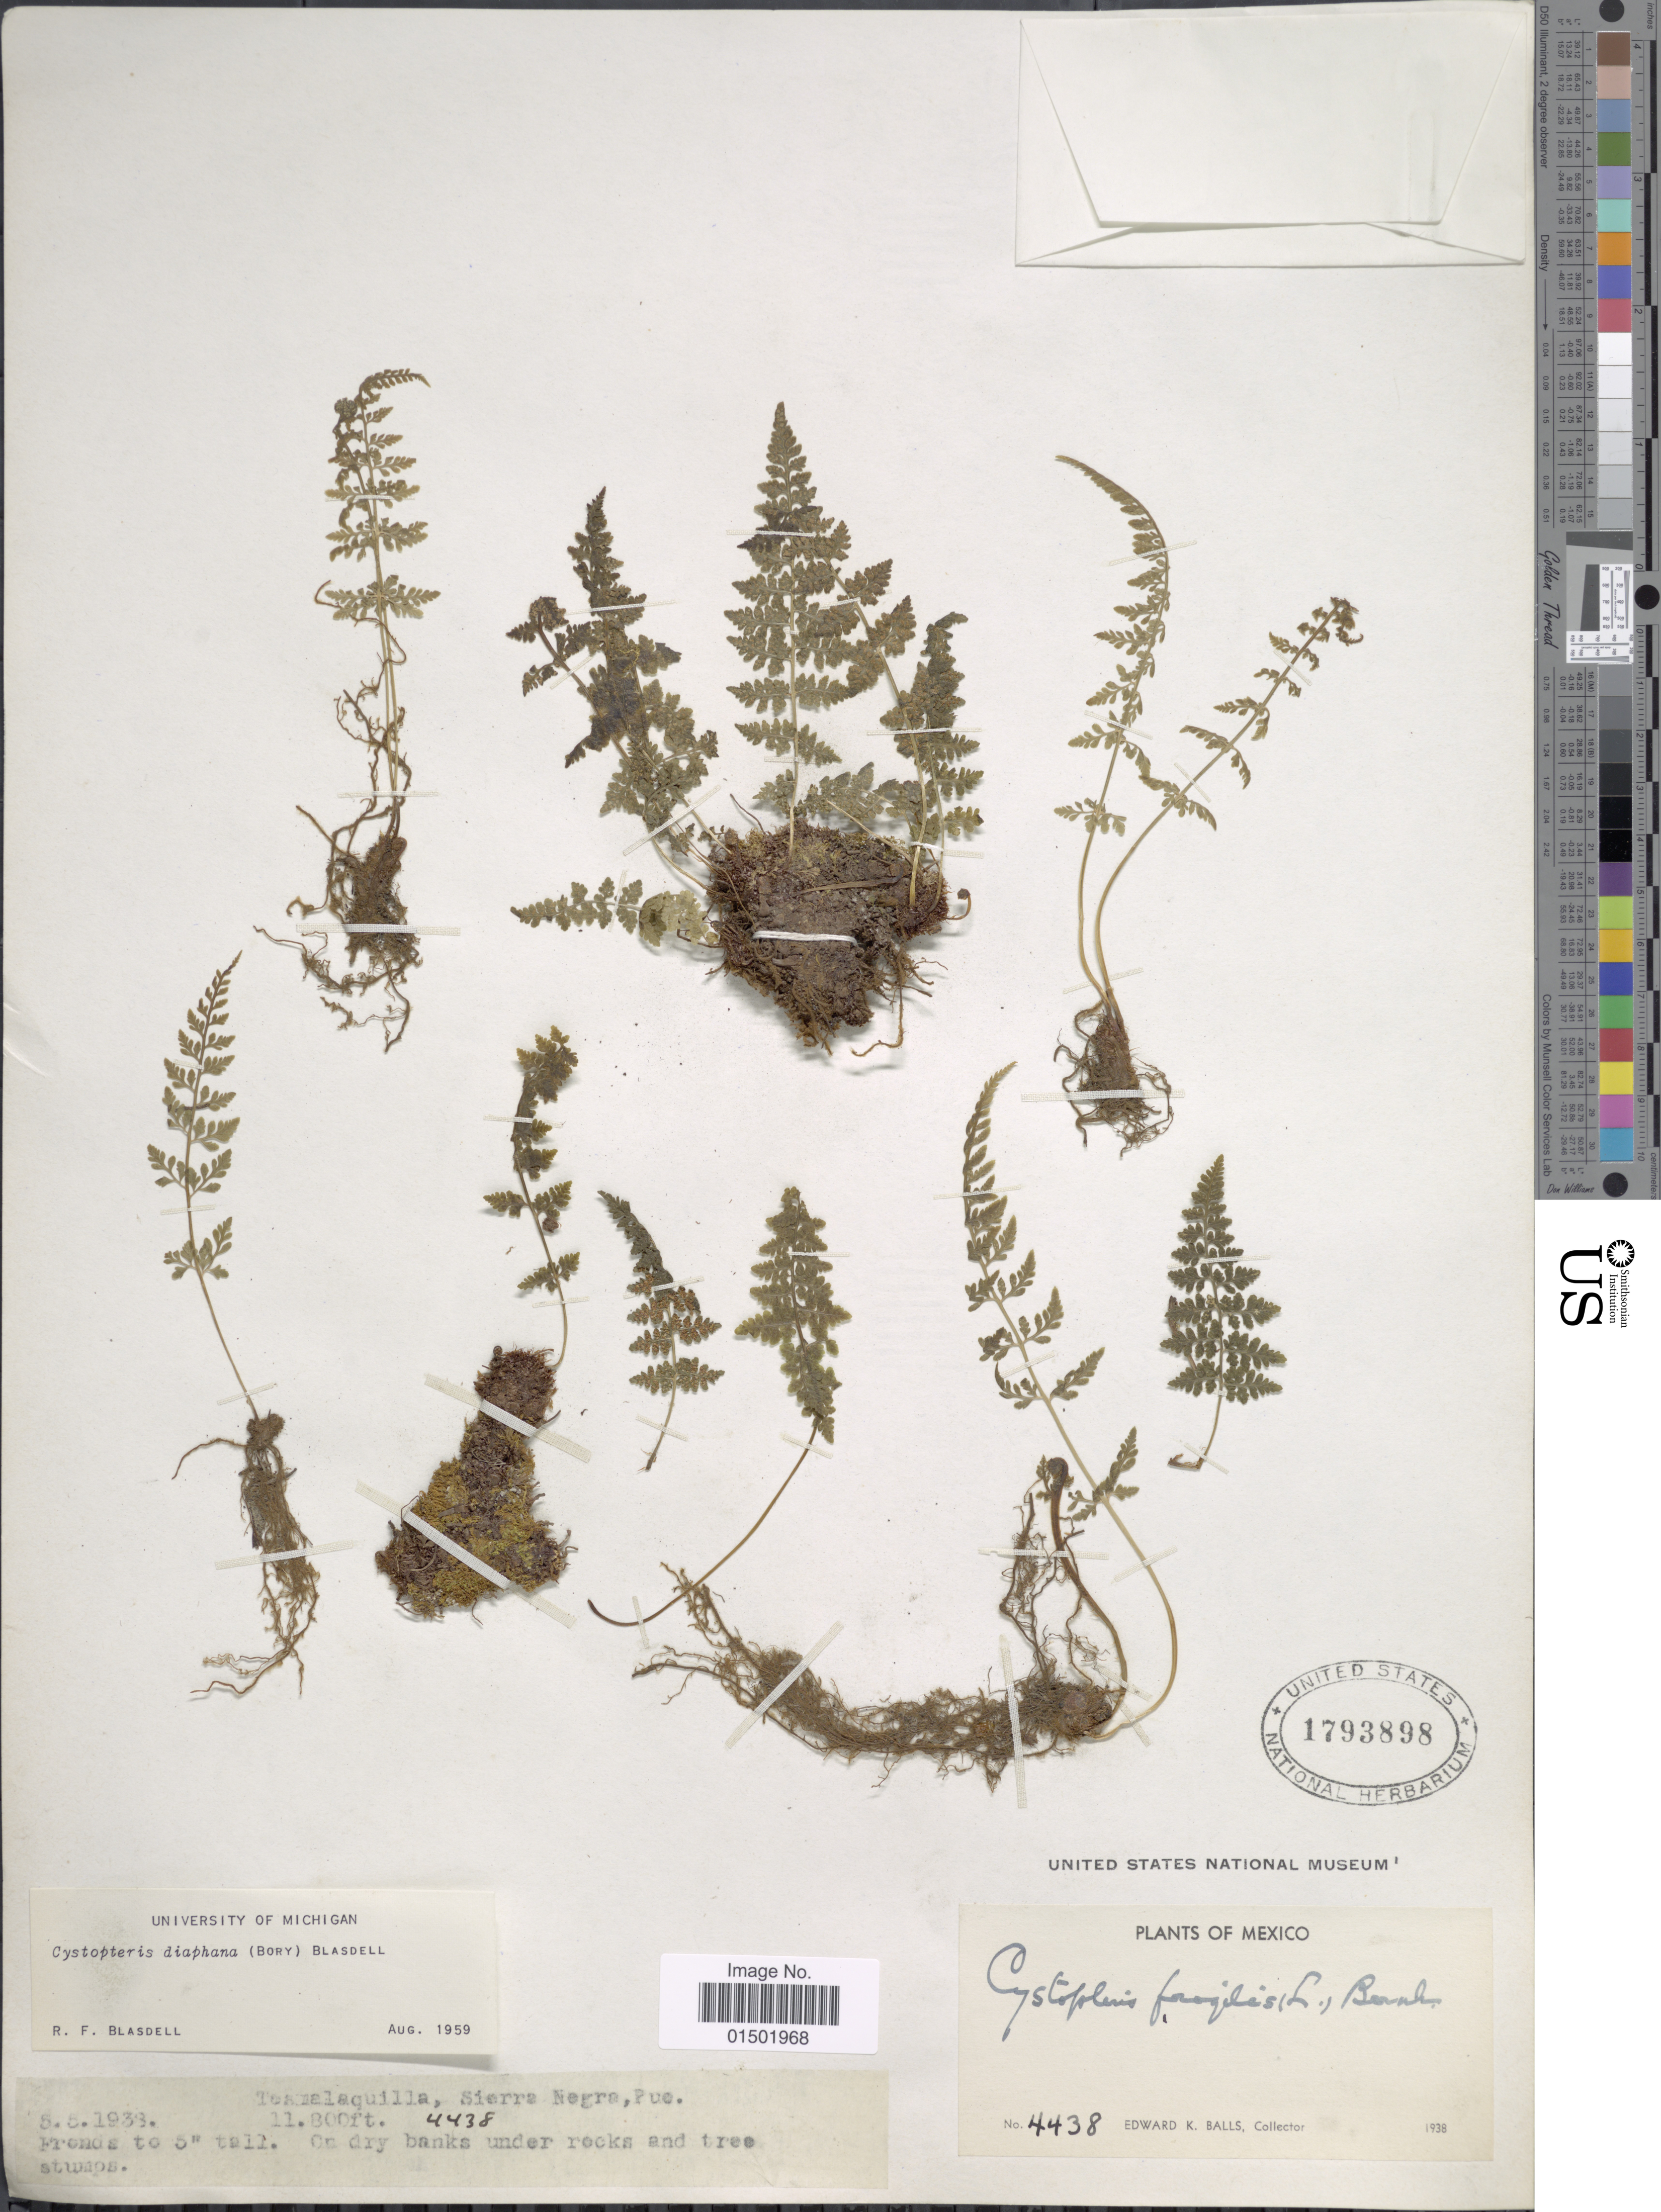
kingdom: Plantae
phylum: Tracheophyta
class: Polypodiopsida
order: Polypodiales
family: Cystopteridaceae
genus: Cystopteris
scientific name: Cystopteris diaphana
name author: (Bory) Blasdell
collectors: E. K. Balls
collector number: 4438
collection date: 1938-05-05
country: Mexico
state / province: Puebla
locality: Teanalaquilla [interpreted], Sierra Negra, Pue.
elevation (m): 3597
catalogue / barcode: US 1793898